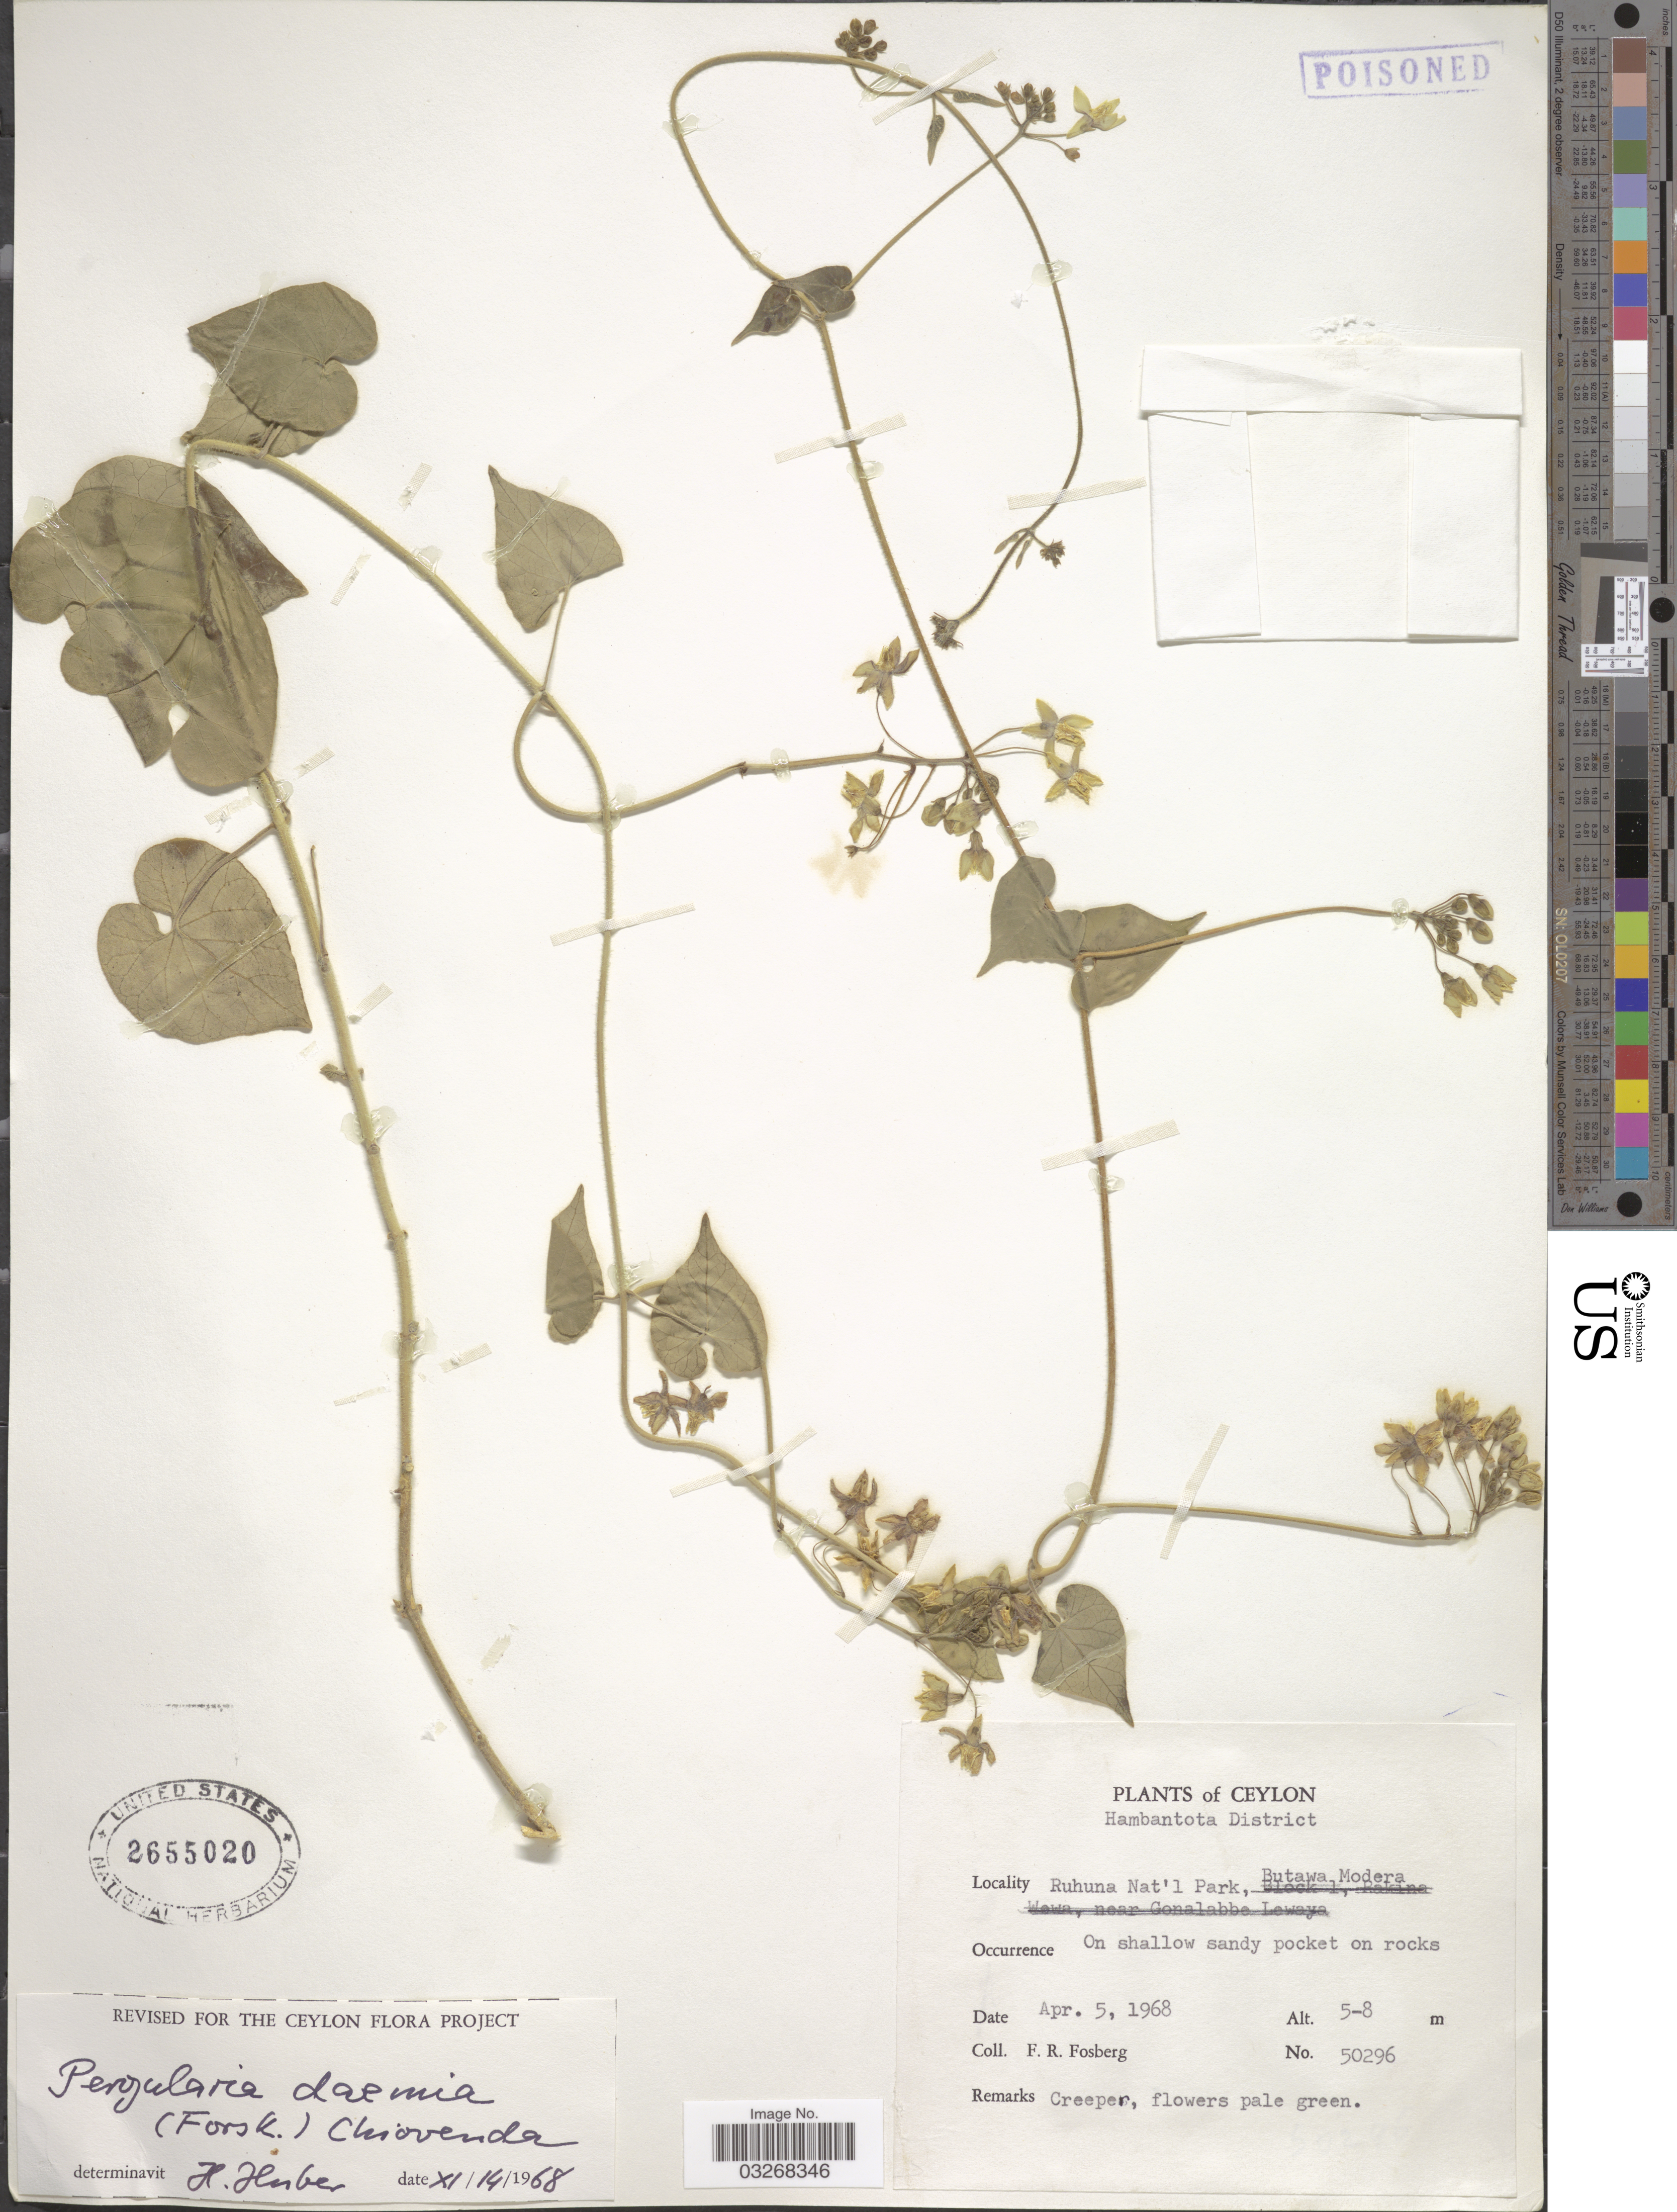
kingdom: Plantae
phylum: Tracheophyta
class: Magnoliopsida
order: Gentianales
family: Apocynaceae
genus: Pergularia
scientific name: Pergularia daemia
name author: (Forssk.) Chiov.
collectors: F. R. Fosberg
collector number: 50296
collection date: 1968-04-05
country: Sri Lanka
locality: Ceylon. Hambantota District. Ruhuna Nat'l Park, Butawa Modera.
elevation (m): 5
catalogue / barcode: US 2655020